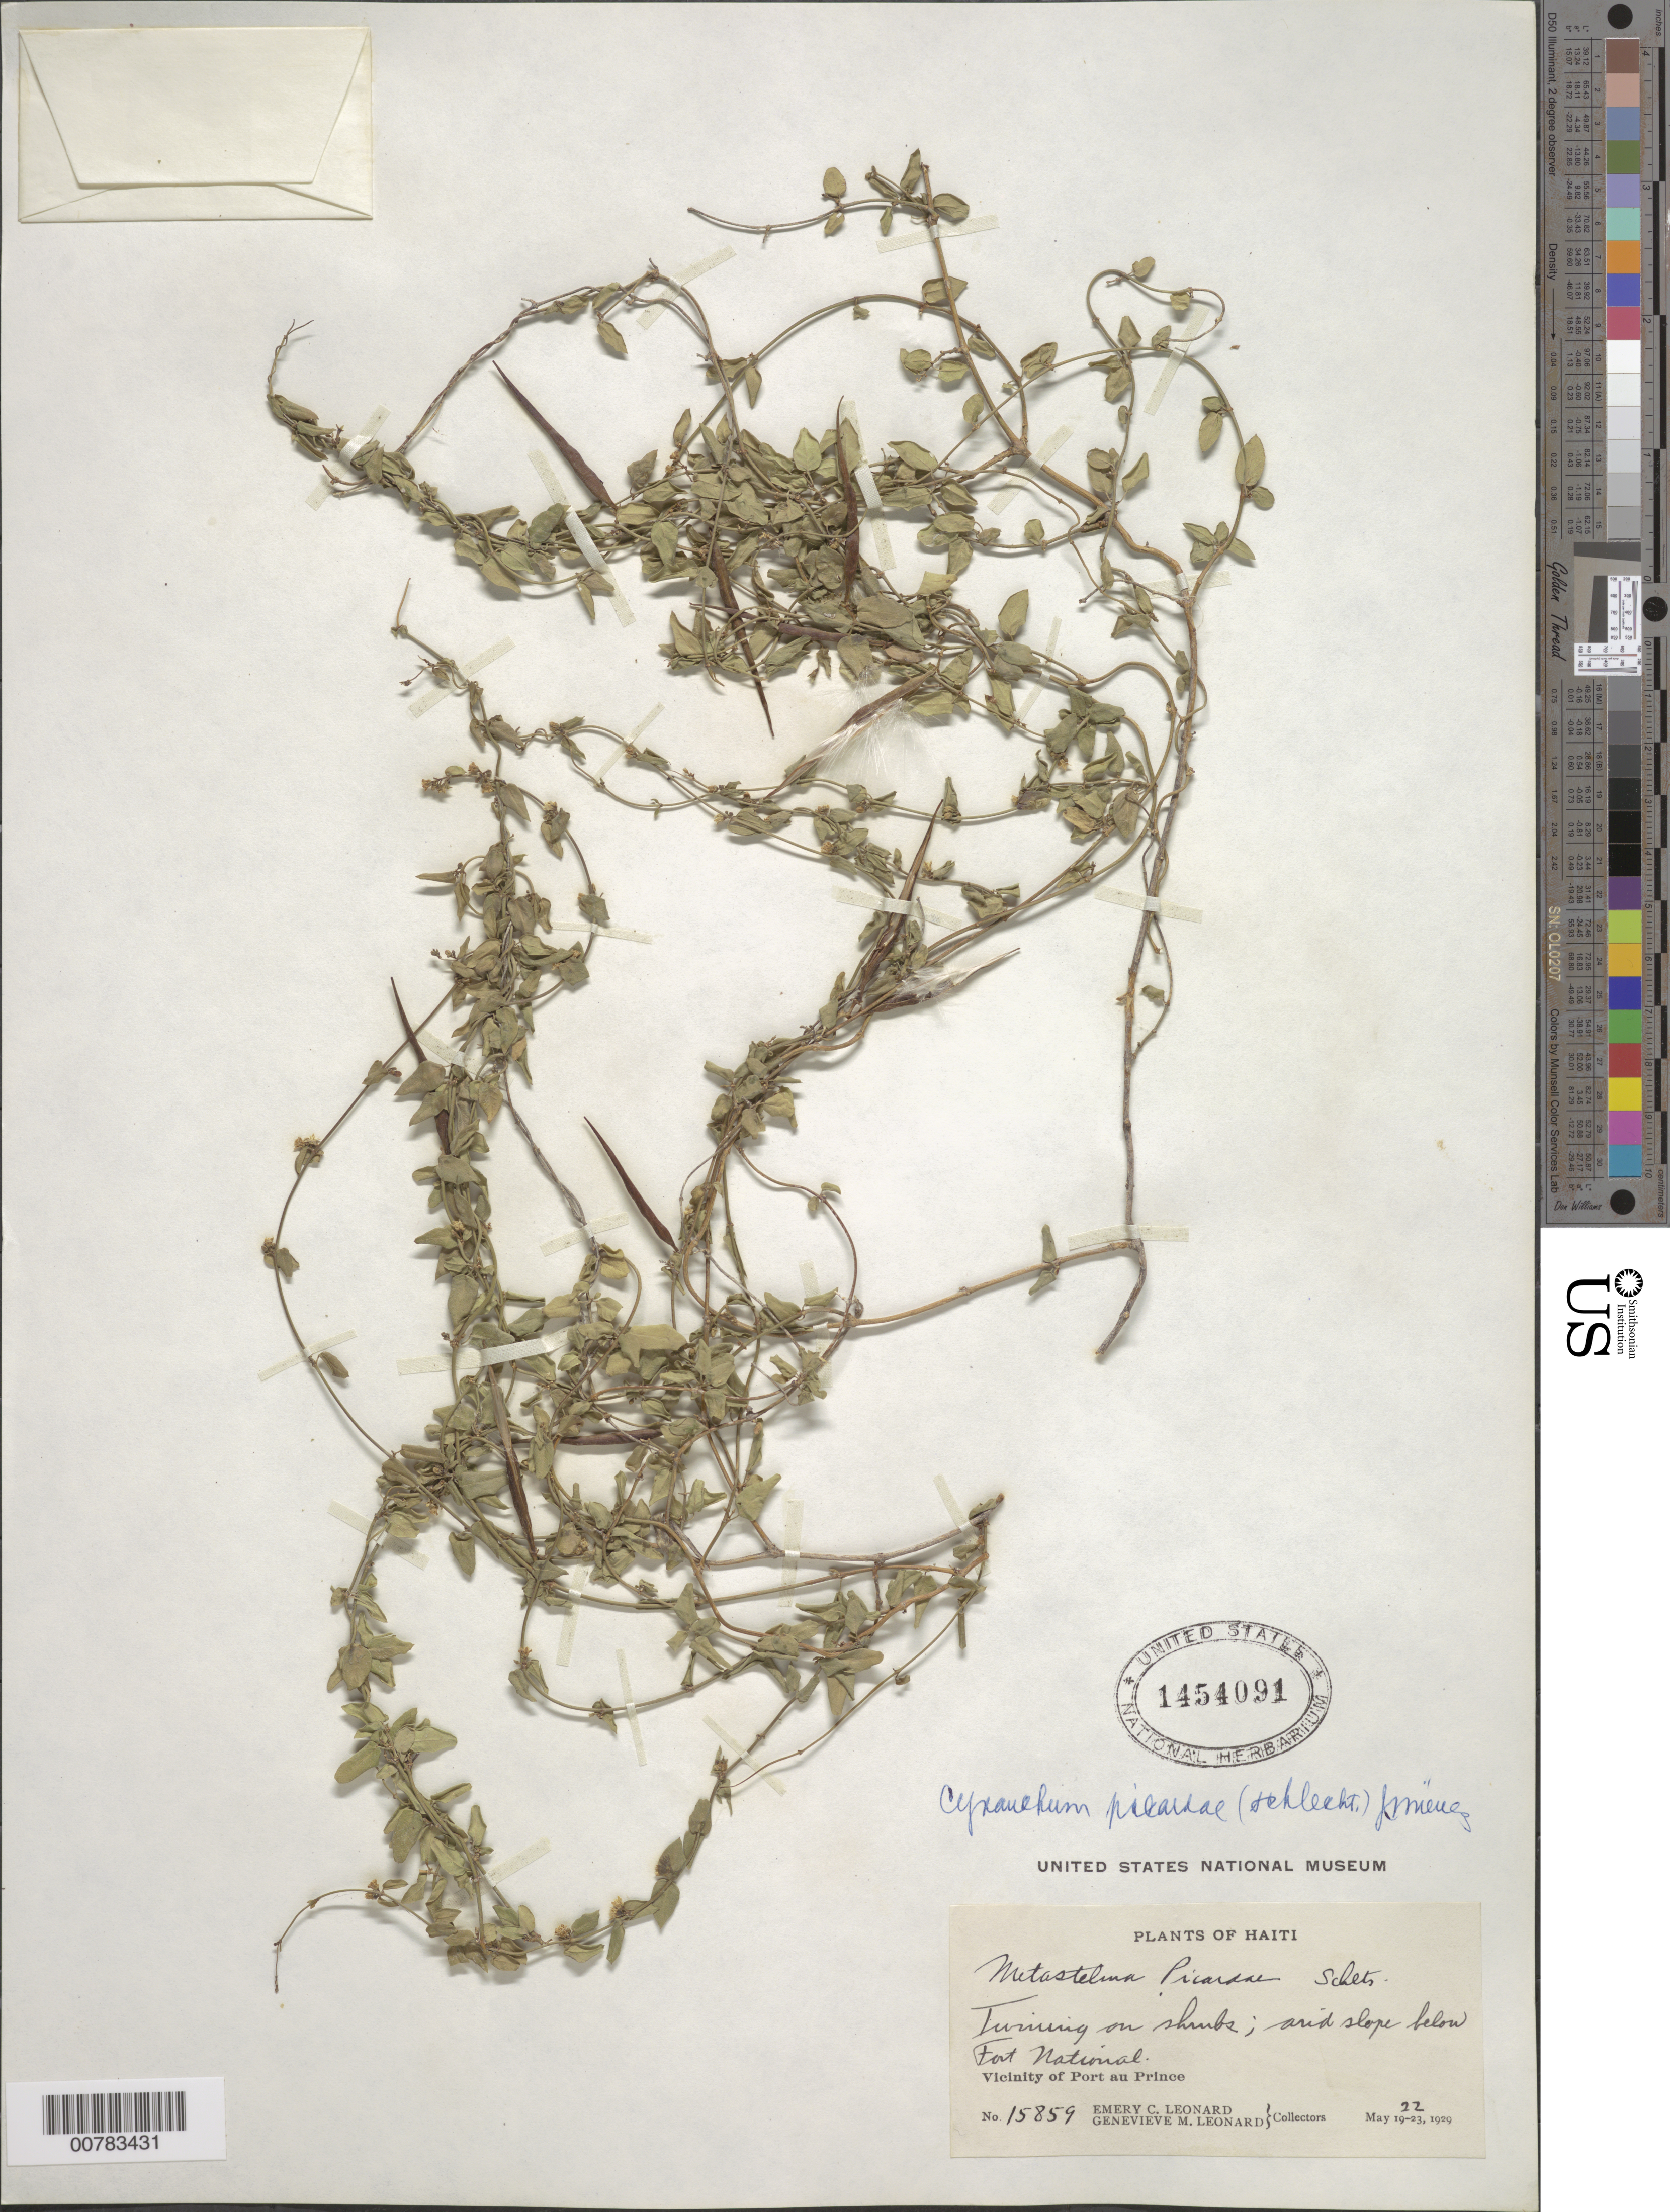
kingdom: Plantae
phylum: Tracheophyta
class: Magnoliopsida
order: Gentianales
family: Apocynaceae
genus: Metastelma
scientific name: Metastelma picardae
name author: Schltr.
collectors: E. C. Leonard & G. M. Leonard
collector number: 15859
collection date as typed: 22 May 1929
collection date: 1929-05-22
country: Haiti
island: Hispaniola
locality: Vicinity of Port au Prince, below Fort National.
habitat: Arid slope.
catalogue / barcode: US 1454091